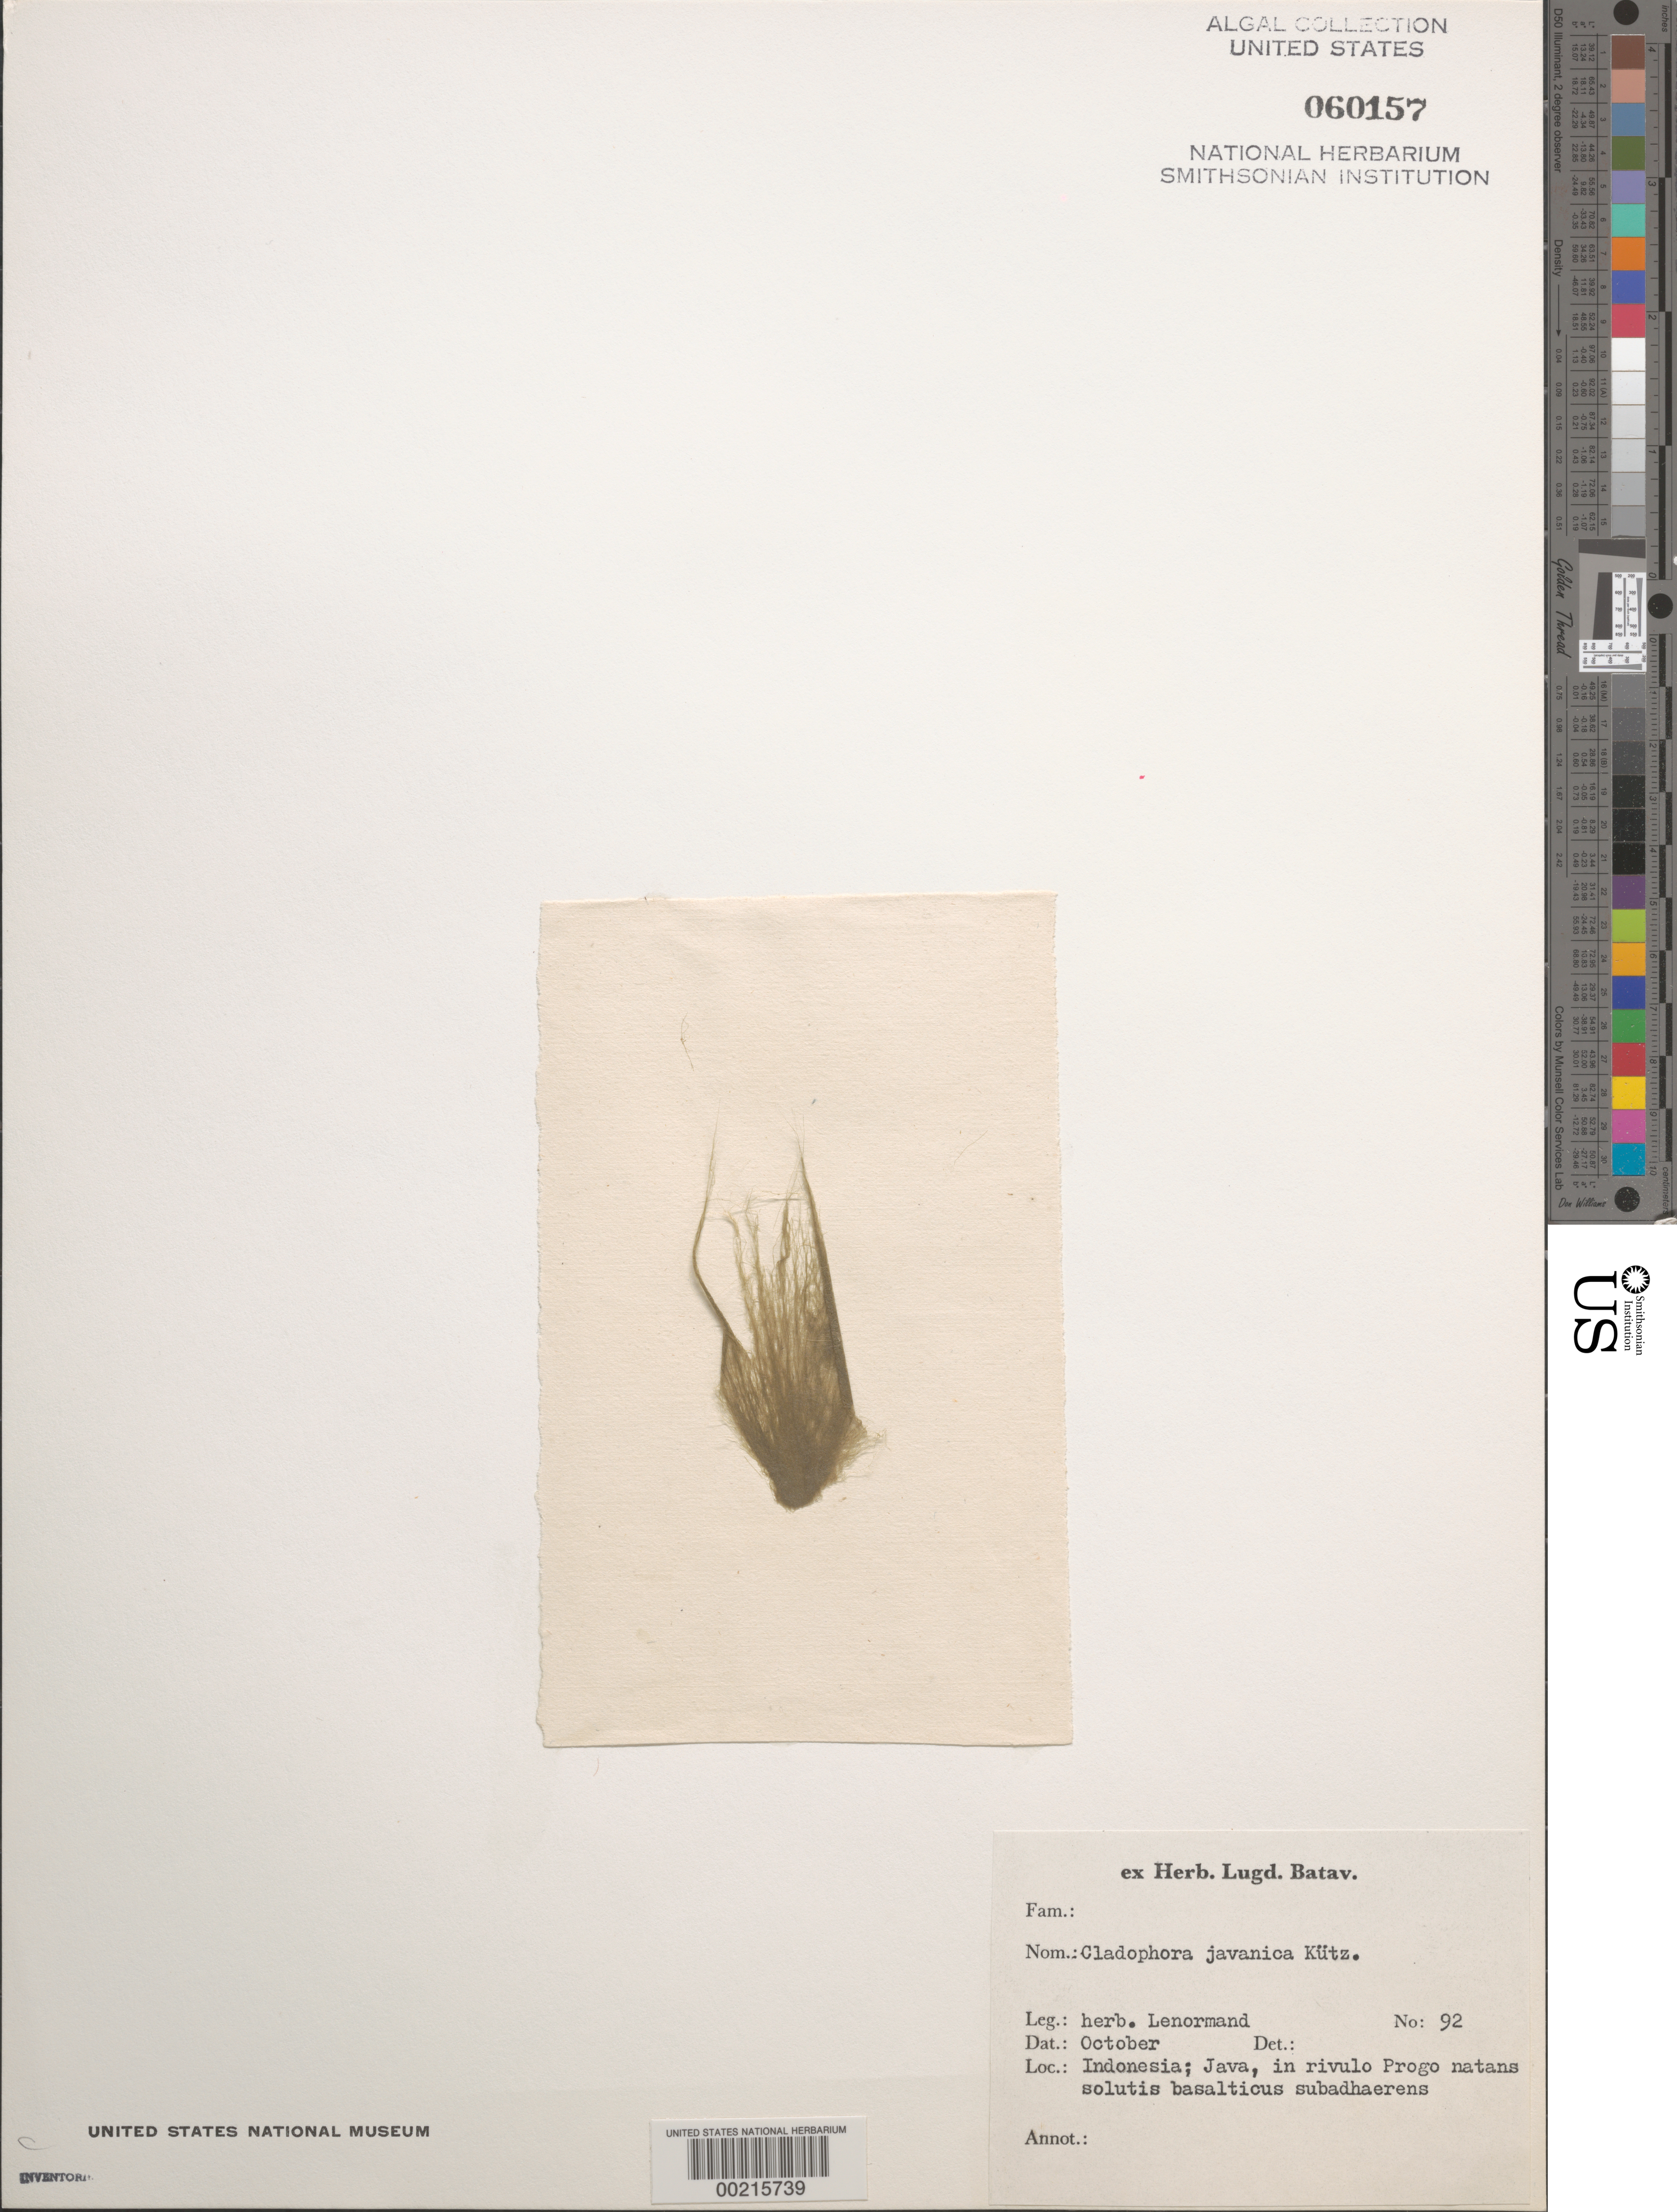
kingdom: Plantae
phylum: Chlorophyta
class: Ulvophyceae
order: Cladophorales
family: Cladophoraceae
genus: Cladophora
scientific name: Cladophora javanica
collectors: S. Lenormand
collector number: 92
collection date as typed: Oct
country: Indonesia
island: Java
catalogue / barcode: US 60157